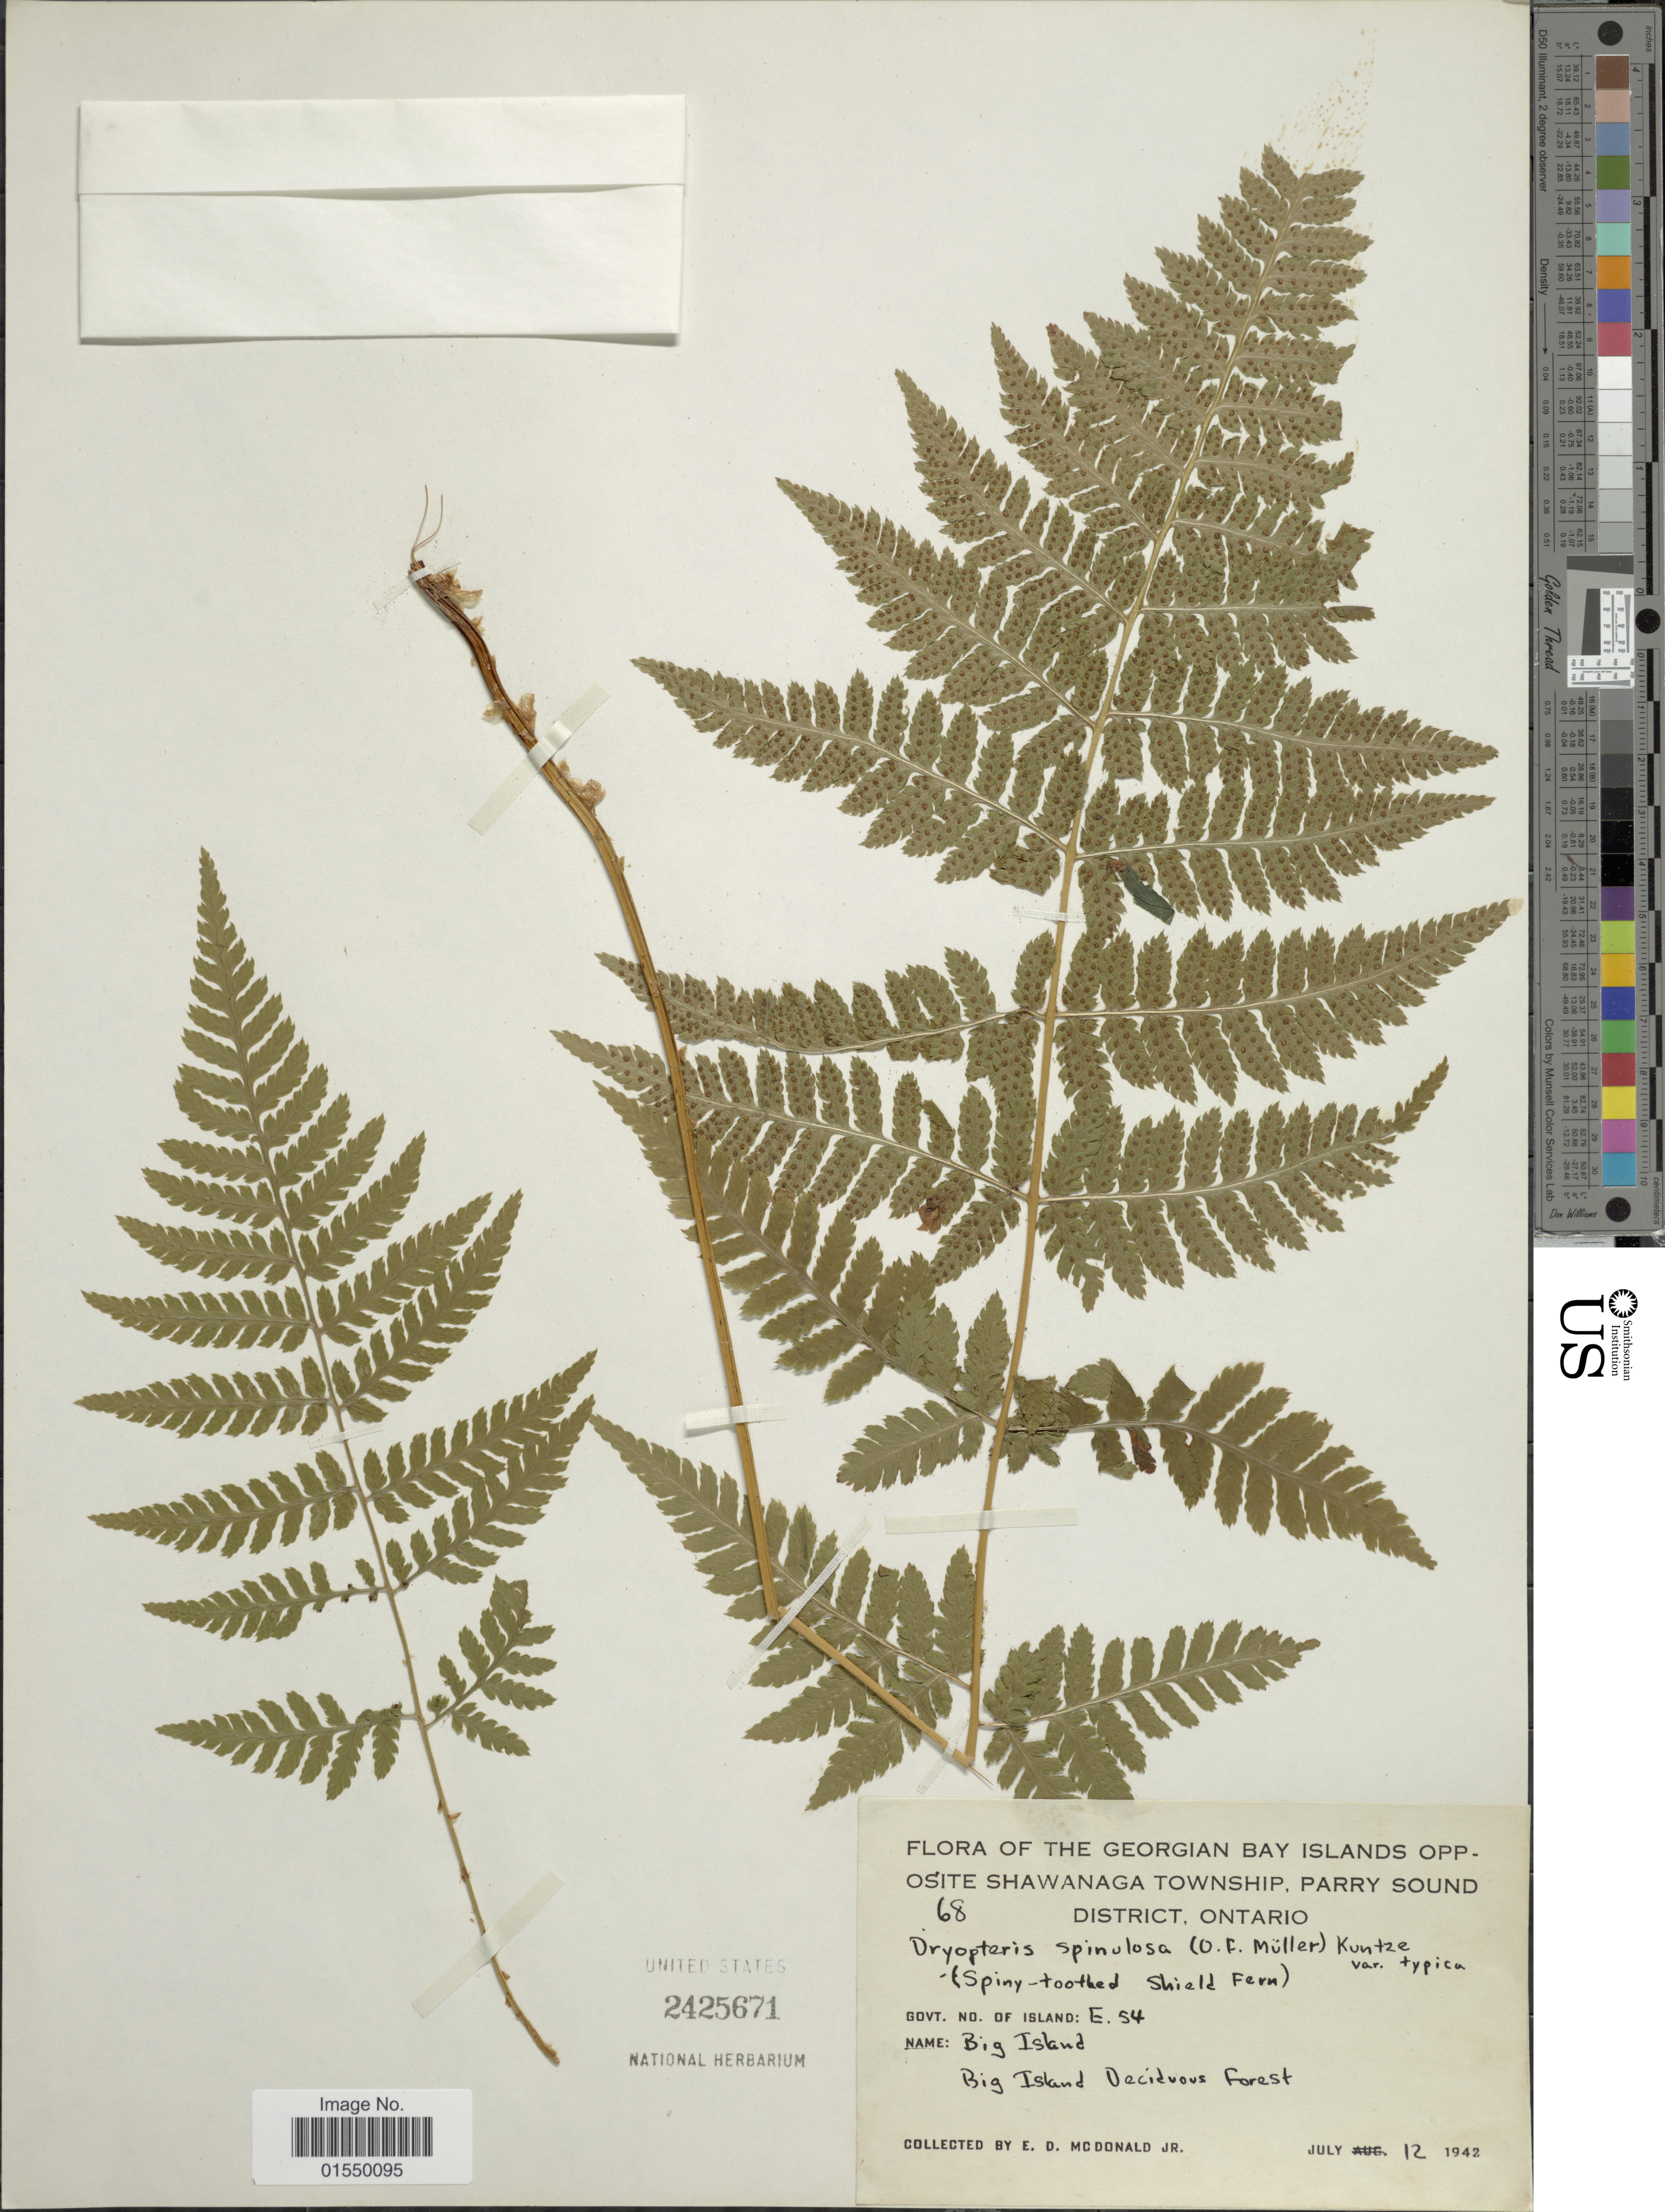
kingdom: Plantae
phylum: Tracheophyta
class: Polypodiopsida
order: Polypodiales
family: Dryopteridaceae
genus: Dryopteris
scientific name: Dryopteris carthusiana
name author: (Villars) H.P. Fuchs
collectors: E. D. McDonald Jr.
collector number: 68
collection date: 1942-07-12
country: Canada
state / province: Ontario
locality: Georgian Bay Islands opposite Shawanaga Township, Parry Sound District, Ontario, Govt. No. of Island: E54, Big Island, Big Island Deciduous Forest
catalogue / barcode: US 2425671